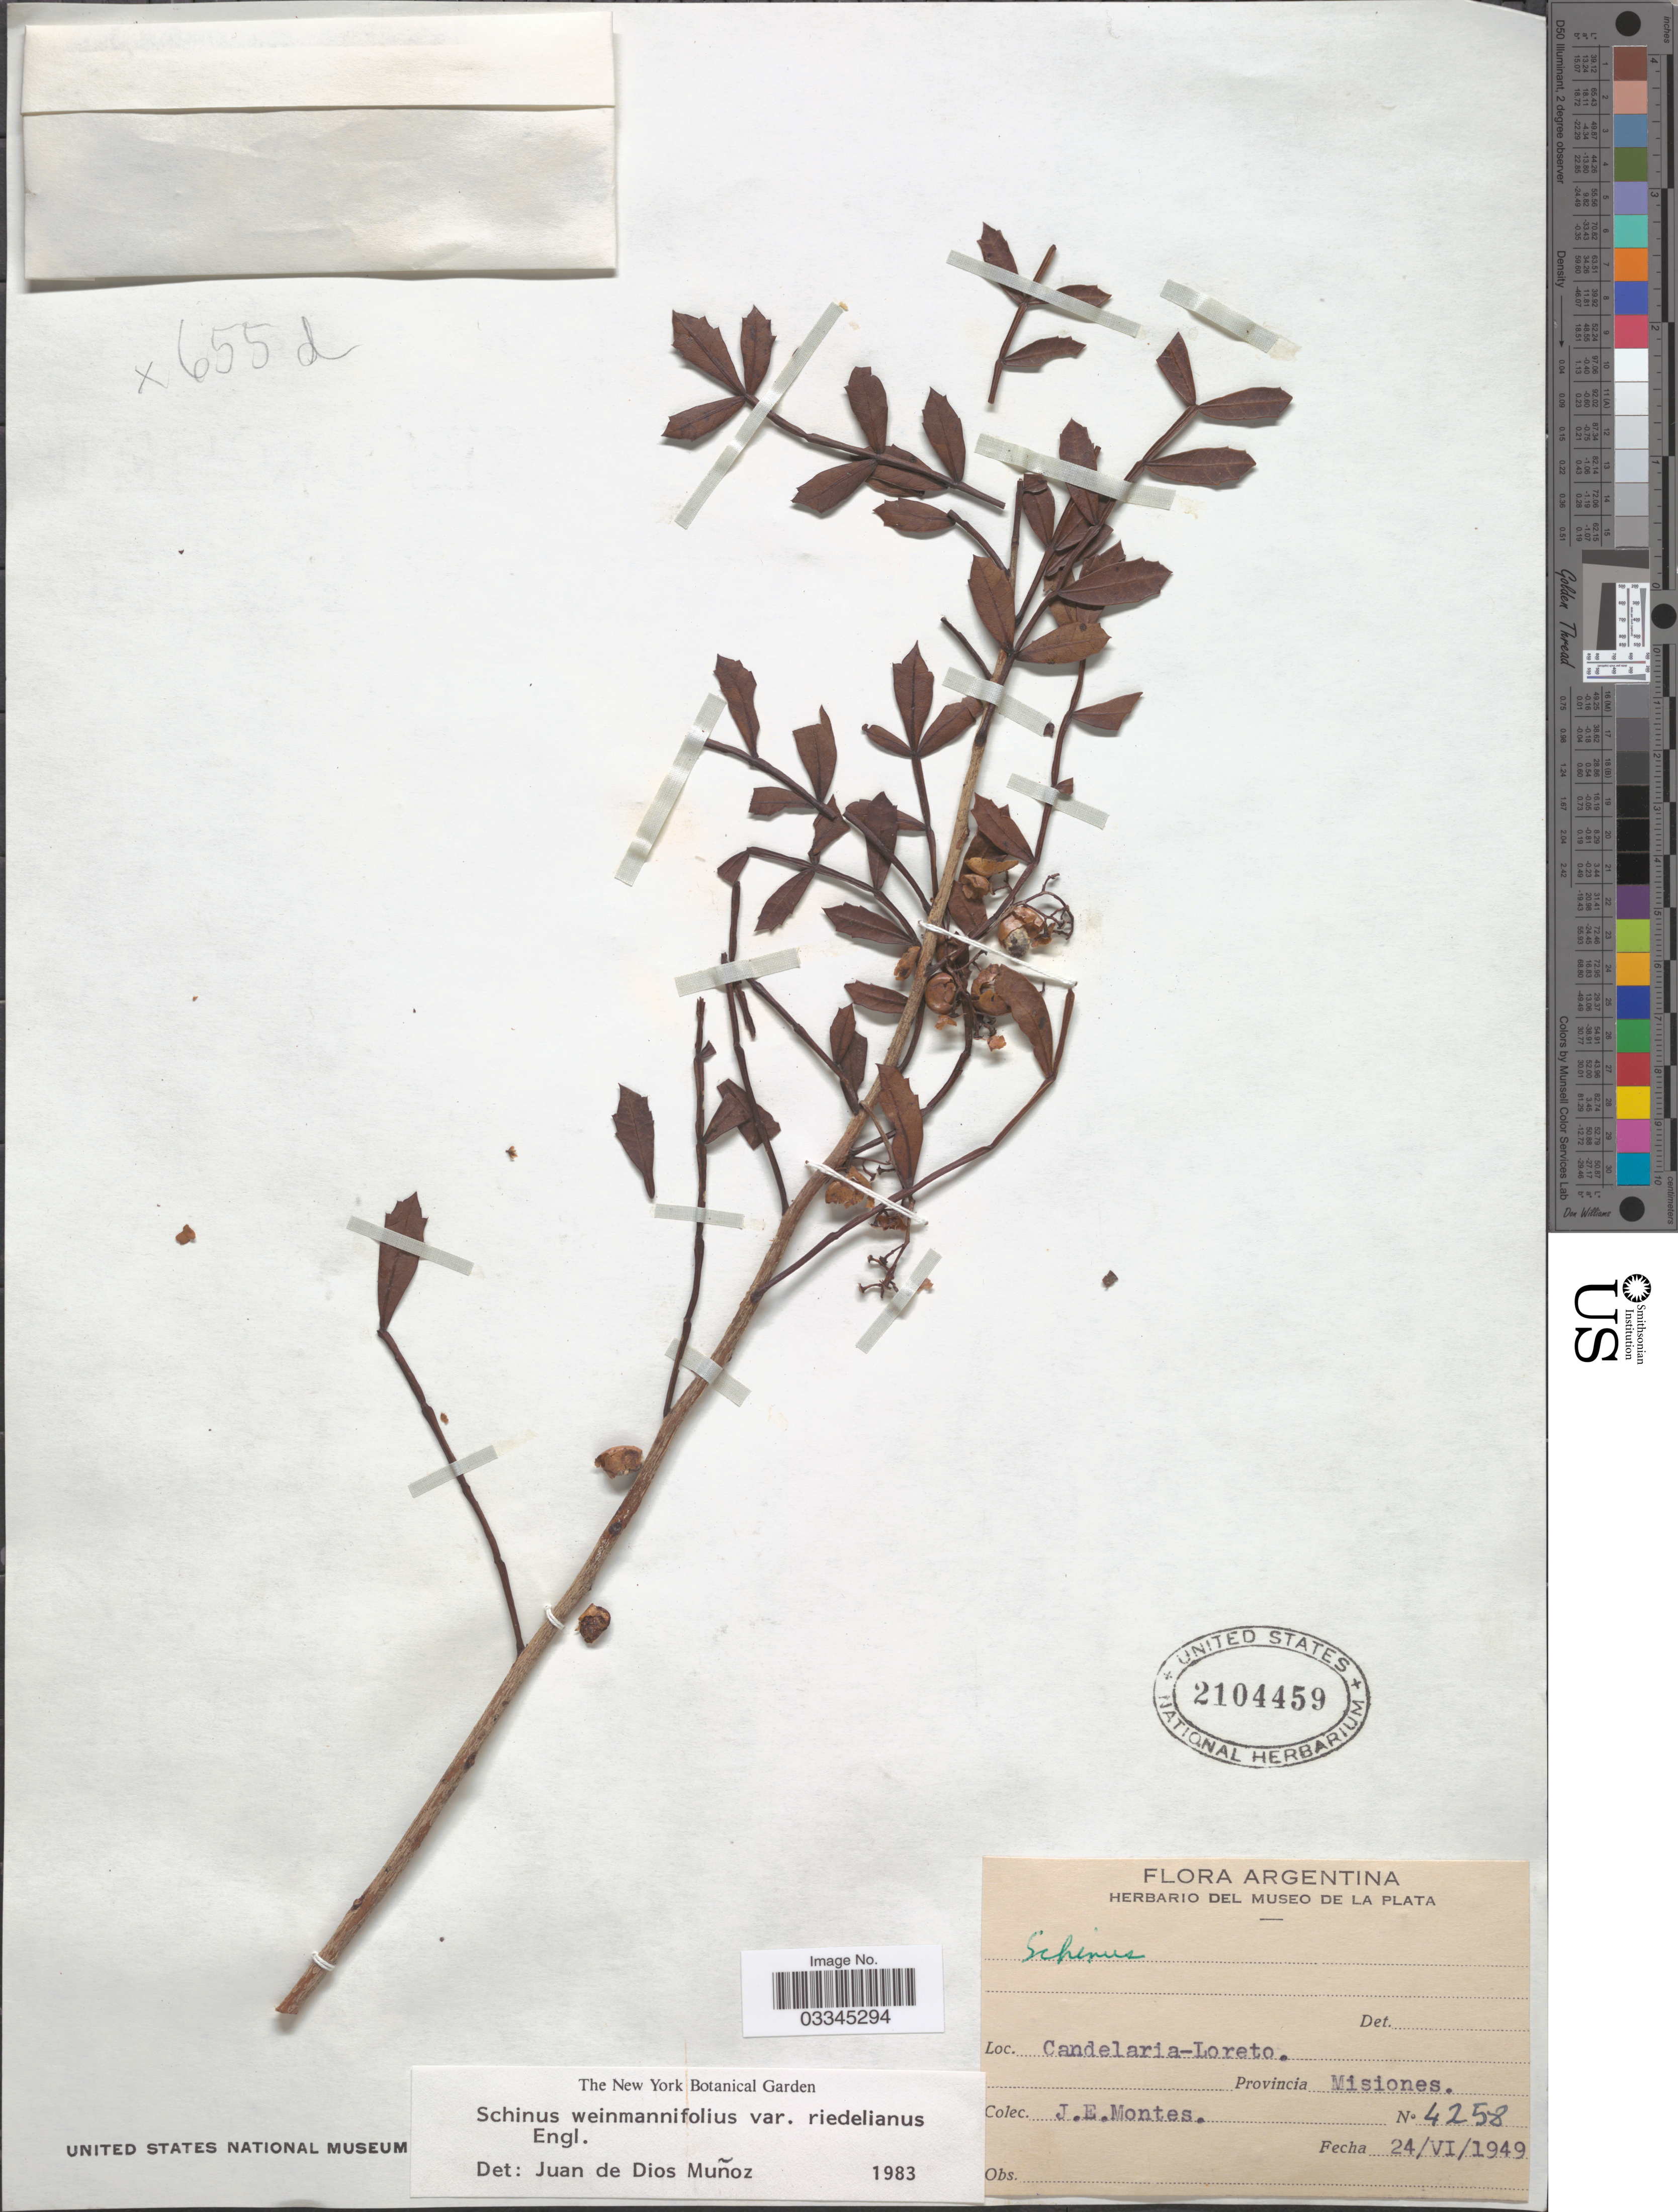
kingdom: Plantae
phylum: Tracheophyta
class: Magnoliopsida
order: Sapindales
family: Anacardiaceae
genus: Schinus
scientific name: Schinus weinmannifolia var. riedeliana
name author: Engl.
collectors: J. E. Montes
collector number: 4258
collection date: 1949-06-24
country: Argentina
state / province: Misiones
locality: Candelaria-Loreto.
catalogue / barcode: US 2104459